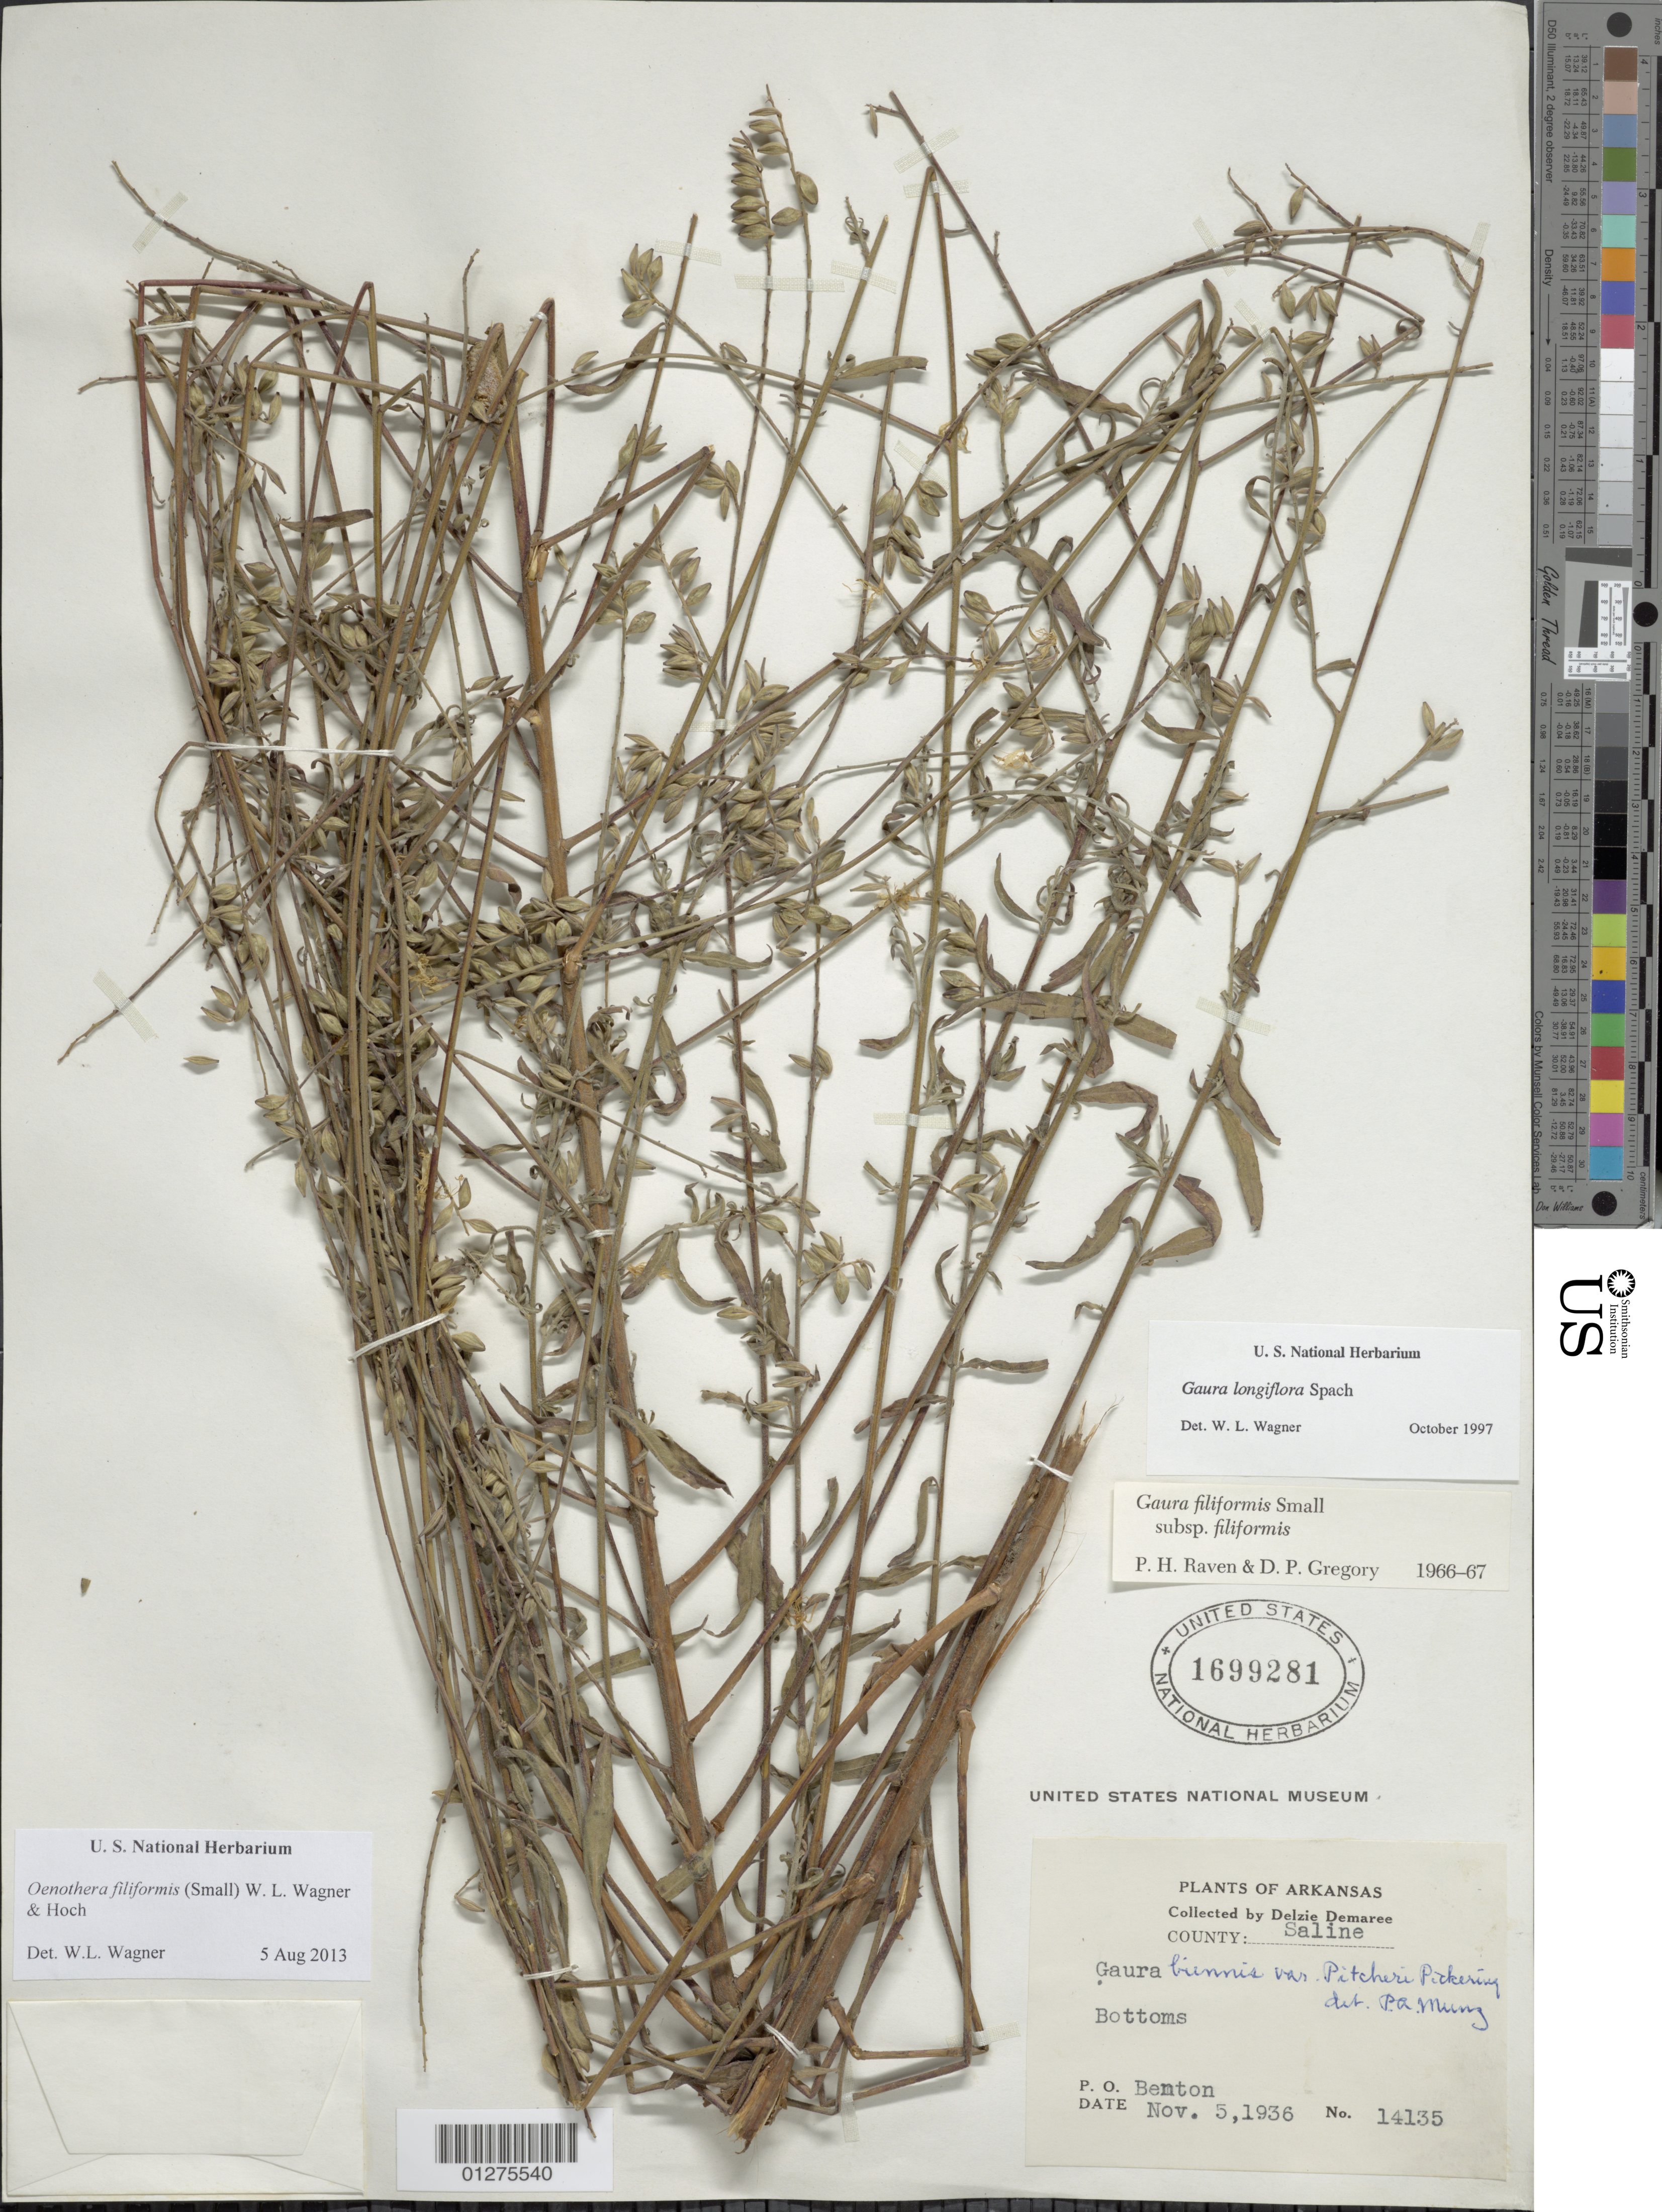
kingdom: Plantae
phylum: Tracheophyta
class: Magnoliopsida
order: Myrtales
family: Onagraceae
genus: Oenothera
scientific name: Oenothera filiformis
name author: (Small) W.L. Wagner & Hoch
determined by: Wagner, W. L., (BOT), Smithsonian Institution - National Museum of Natural History (UNITED STATES)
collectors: D. Demaree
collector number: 14135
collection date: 1936-11-05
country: United States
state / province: Arkansas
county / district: Saline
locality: Benton.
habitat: Bottoms.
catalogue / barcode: US 1699281